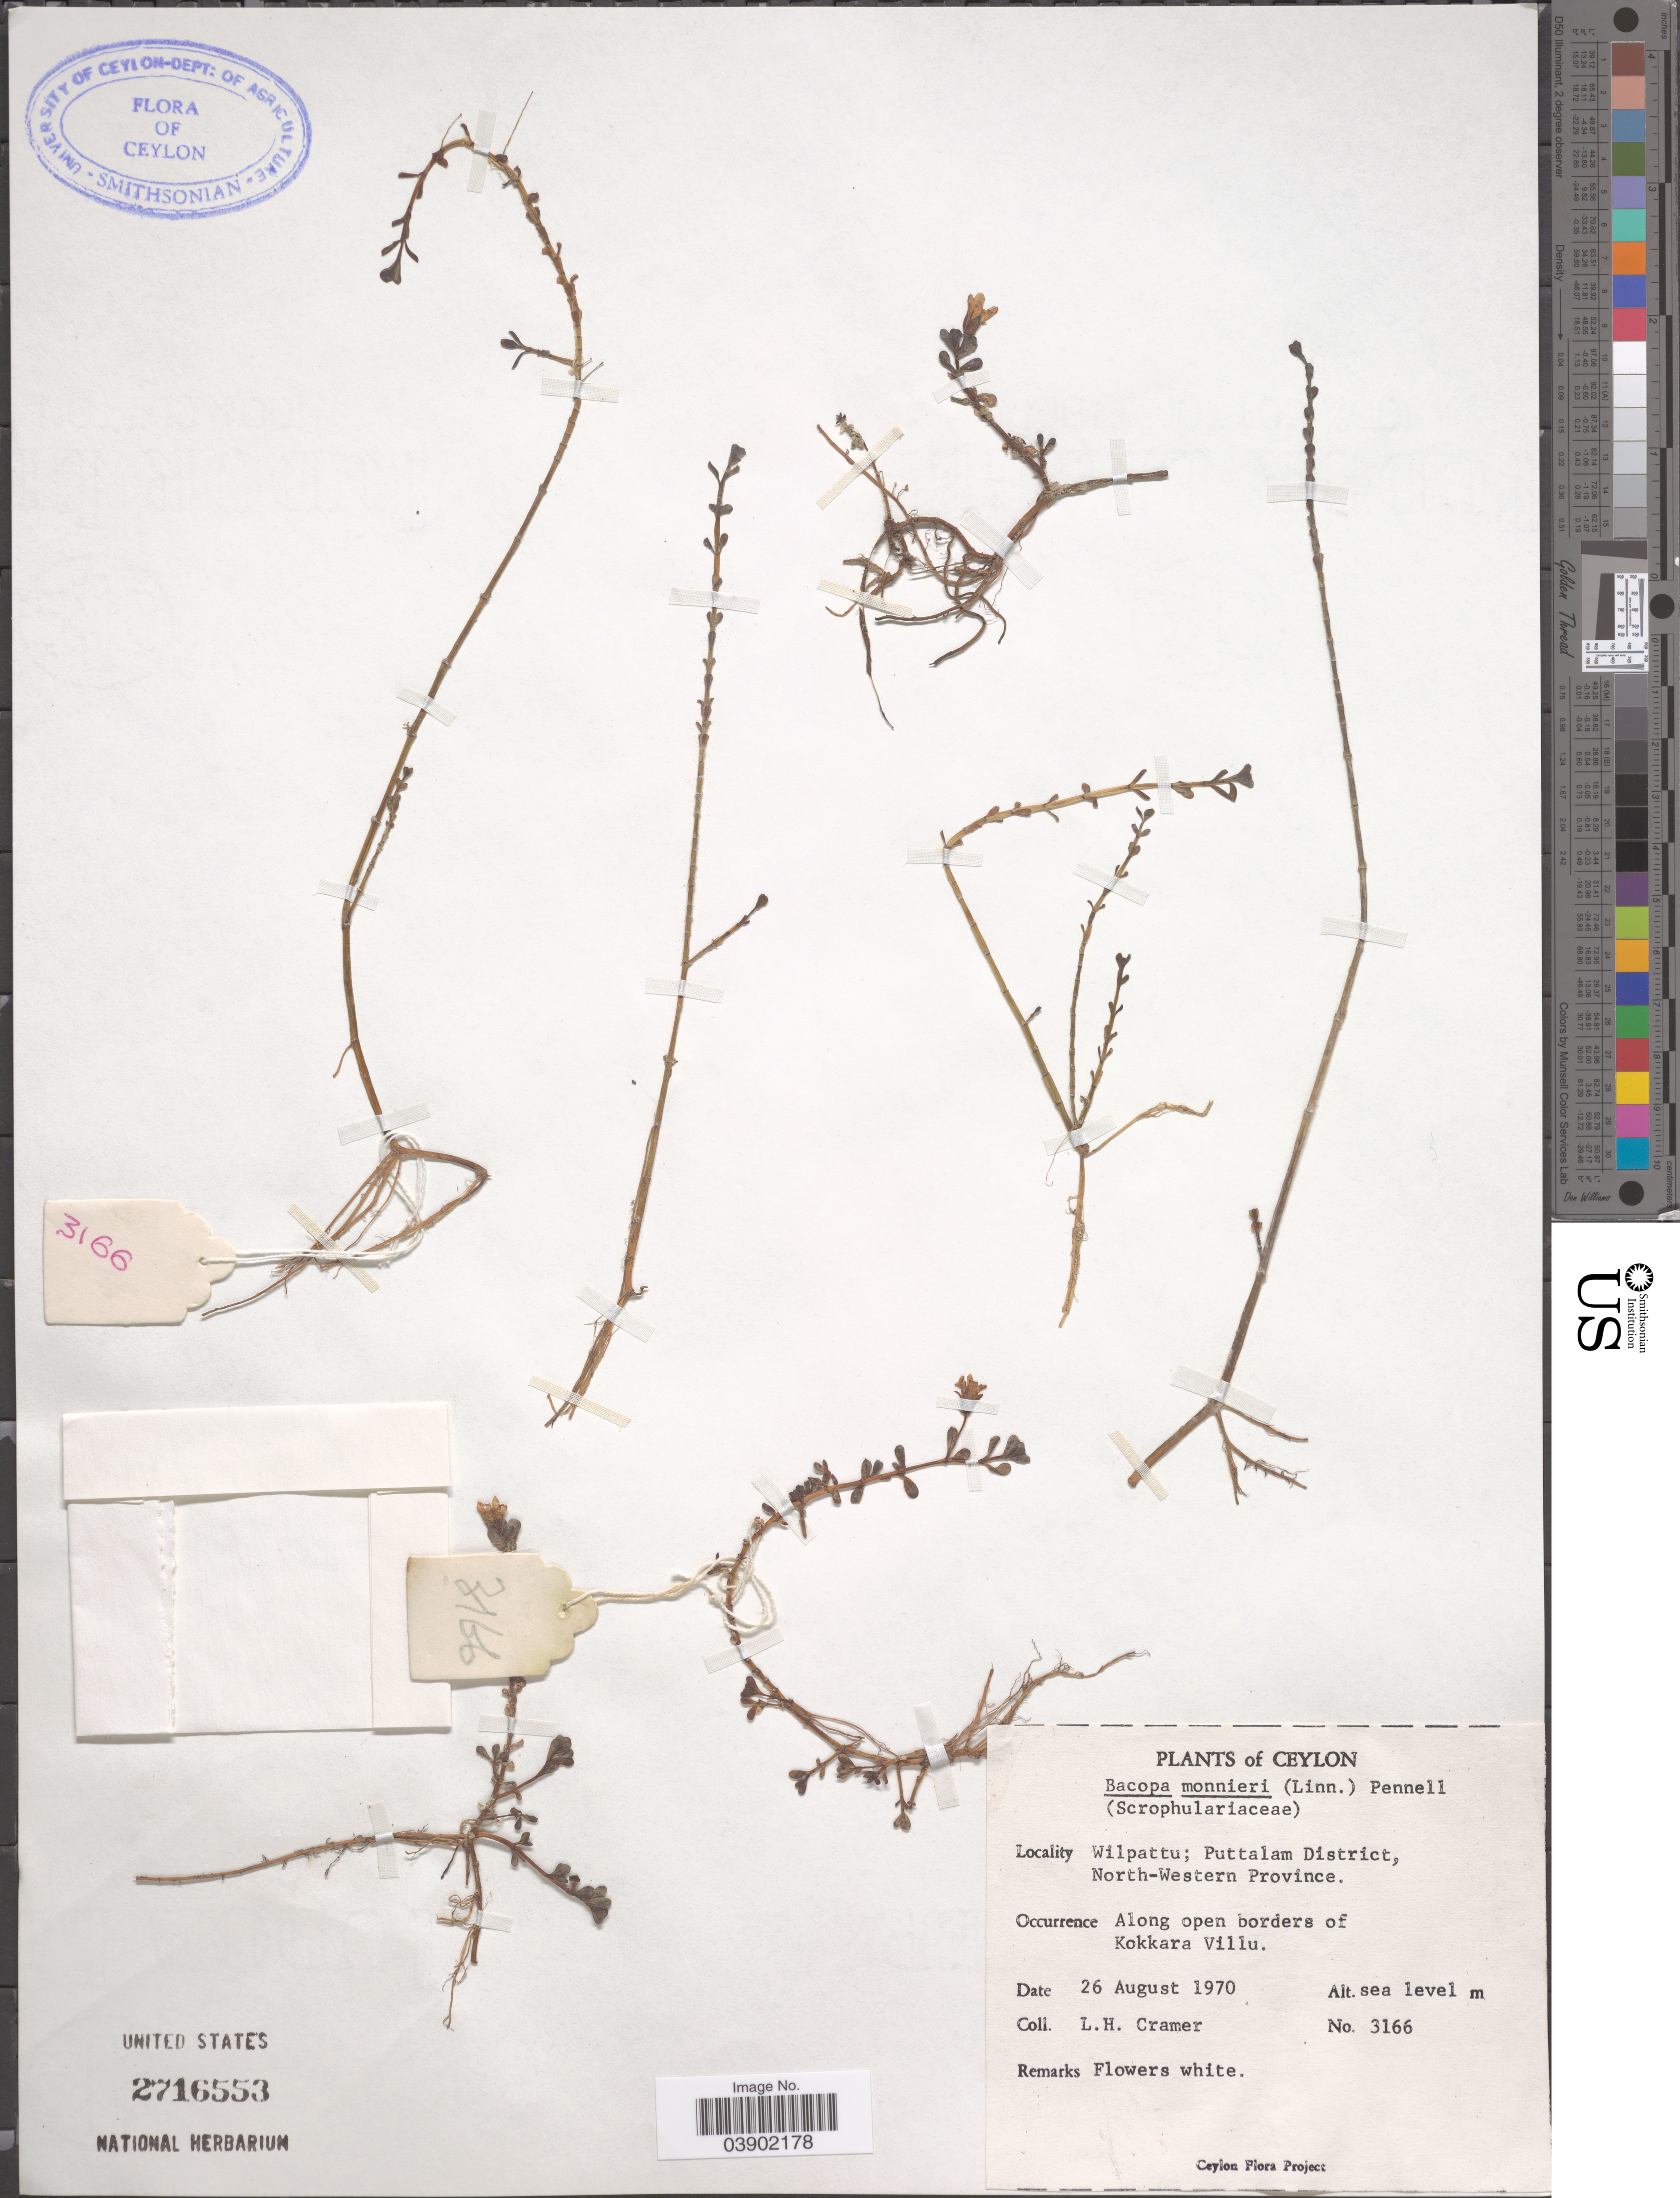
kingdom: Plantae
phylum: Tracheophyta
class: Magnoliopsida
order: Lamiales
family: Plantaginaceae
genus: Bacopa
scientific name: Bacopa monnieri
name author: (L.) Wettst.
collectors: L. H. Cramer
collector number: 3166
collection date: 1970-08-26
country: Sri Lanka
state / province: North Western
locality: Ceylon. Wilpattu; Puttalam District. Along open borders of Kokkara Villu.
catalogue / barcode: US 2716553